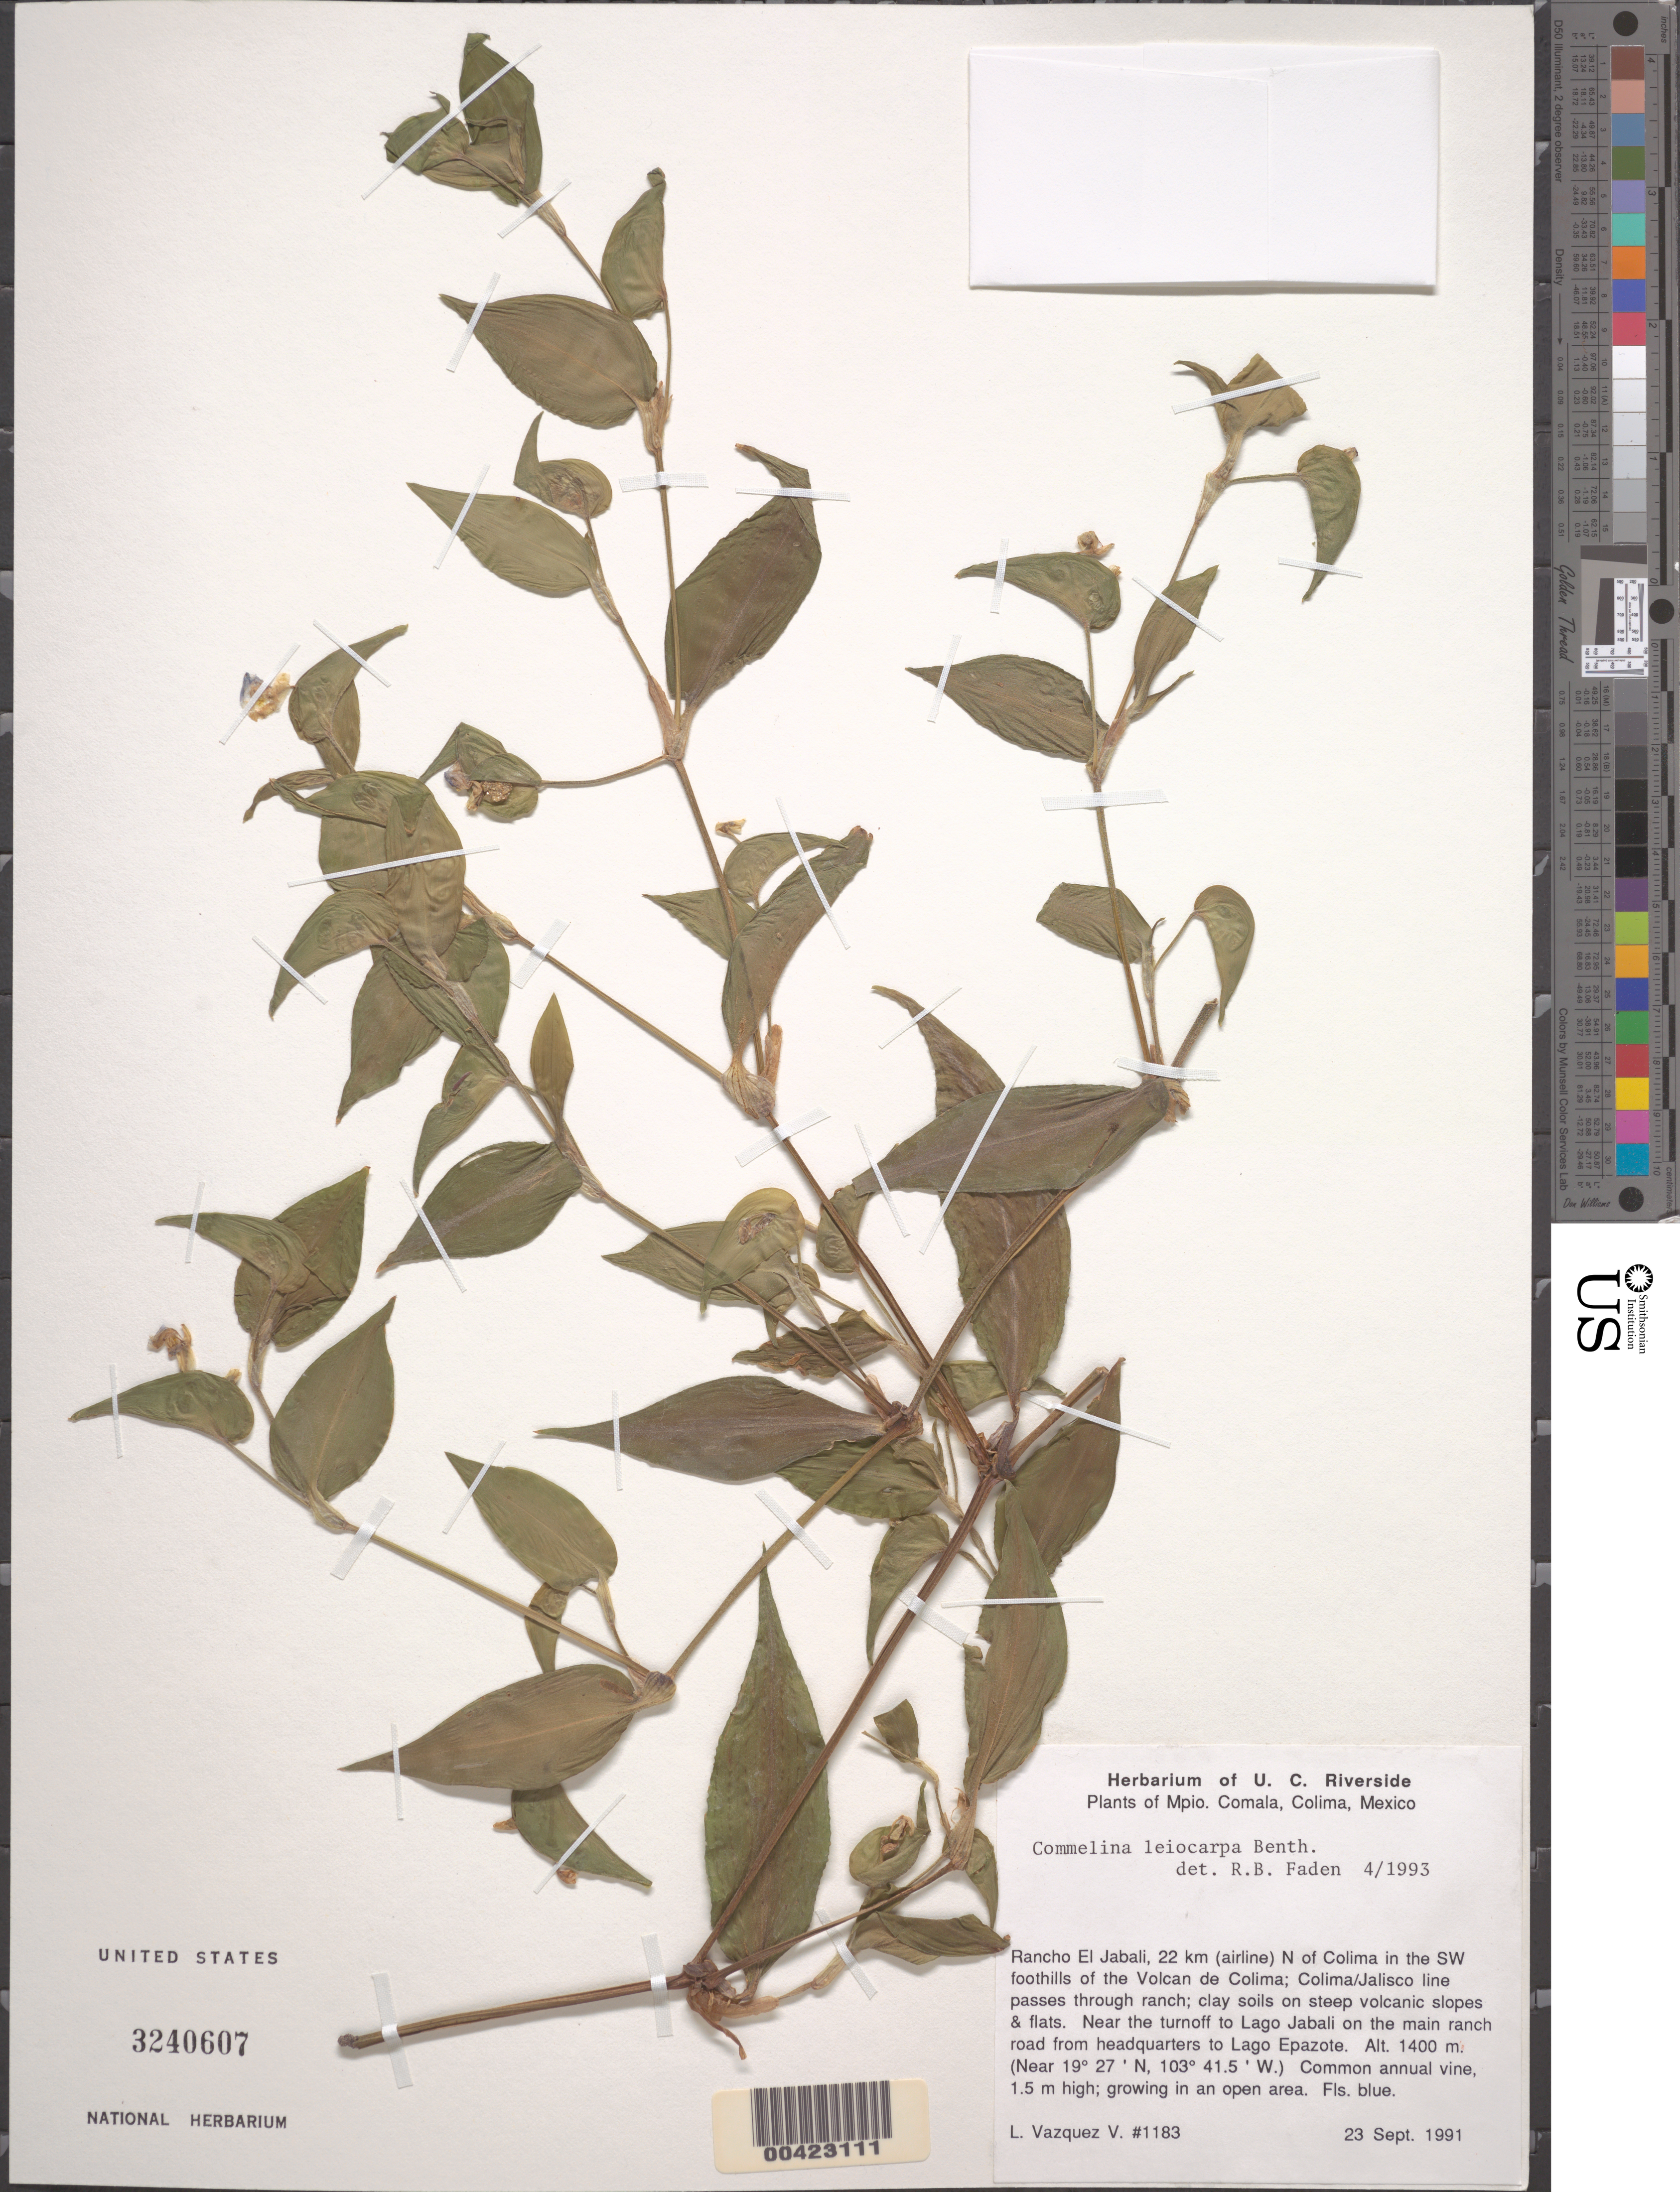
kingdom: Plantae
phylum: Tracheophyta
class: Liliopsida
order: Commelinales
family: Commelinaceae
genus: Commelina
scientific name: Commelina leiocarpa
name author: Benth.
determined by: Faden, Robert B., (US), Smithsonian Institution - National Museum of Natural History (UNITED STATES)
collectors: L. Vazquez V.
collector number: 1183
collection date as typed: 23 Sep 1991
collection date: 1991-09-23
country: Mexico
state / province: Colima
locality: Rancho El Jabali, N of Colima, Comala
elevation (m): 1400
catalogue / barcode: US 3240607